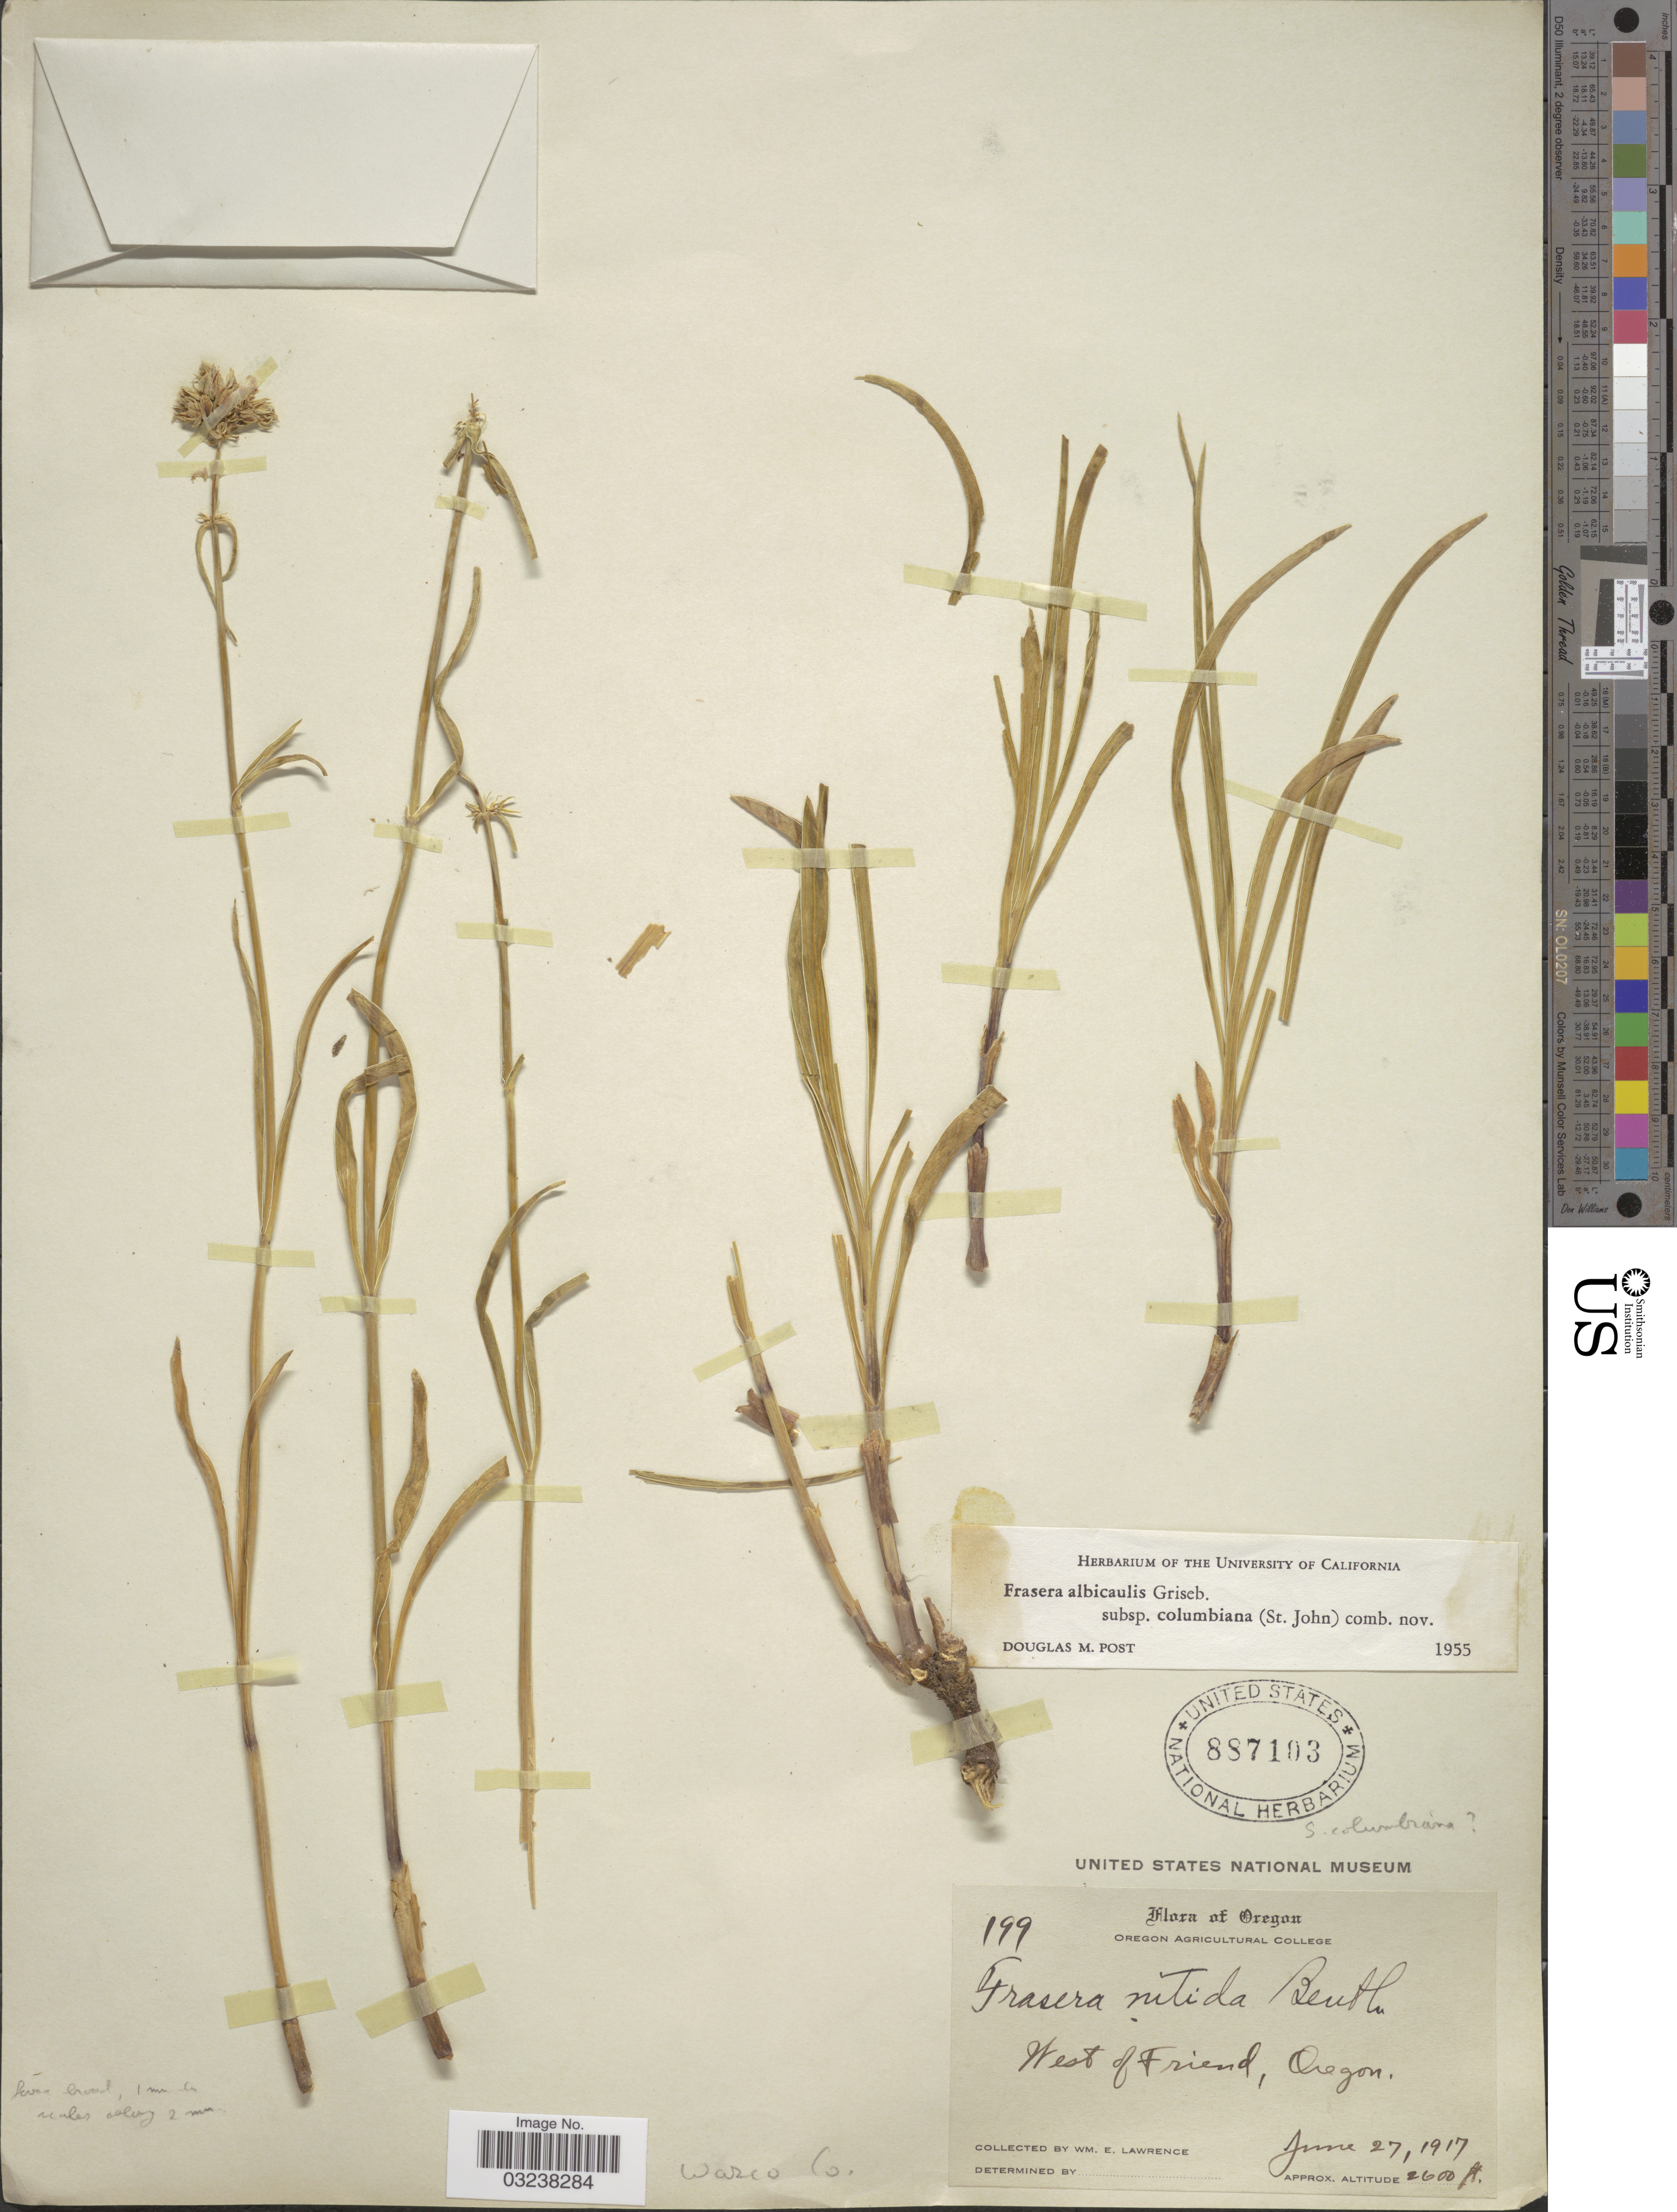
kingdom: Plantae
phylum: Tracheophyta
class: Magnoliopsida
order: Gentianales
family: Gentianaceae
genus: Swertia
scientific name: Swertia albicaulis var. columbiana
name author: (H. St. John) J.S. Pringle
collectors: W. Lawrence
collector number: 199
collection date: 1917-06-27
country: United States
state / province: Oregon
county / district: Wasco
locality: West of Friend. Wasco Co.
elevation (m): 792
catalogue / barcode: US 887103